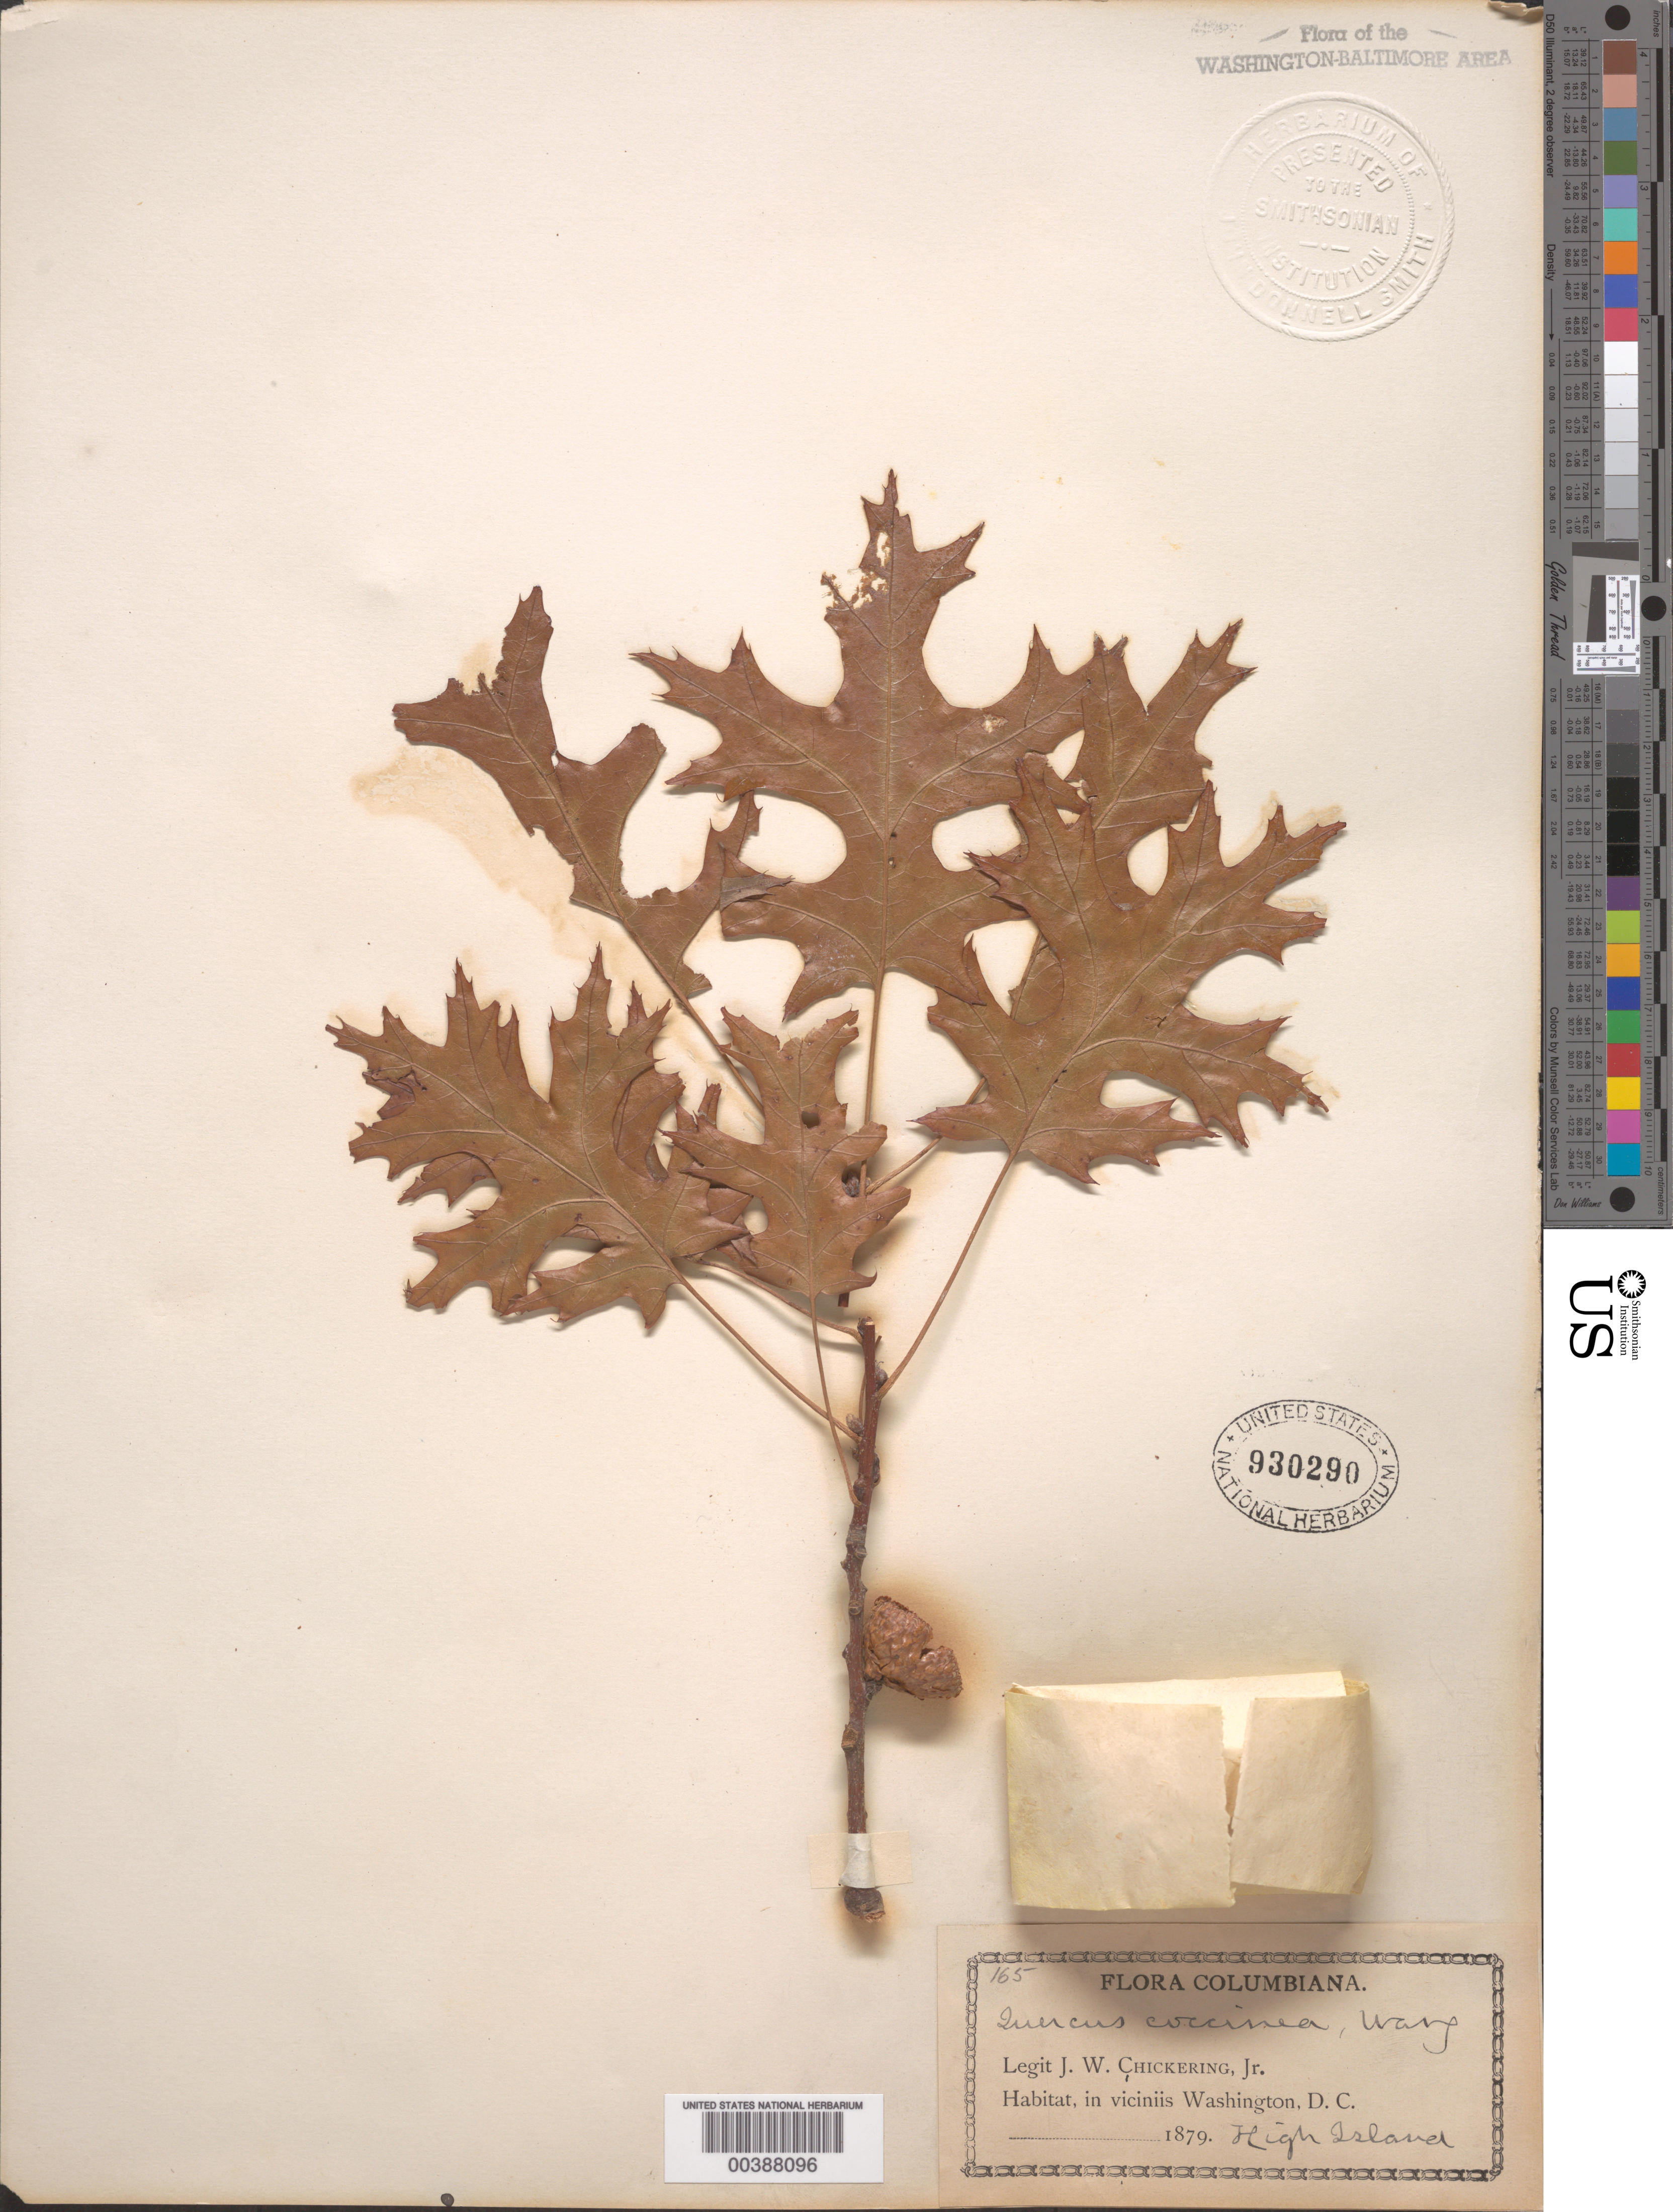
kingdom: Plantae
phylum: Tracheophyta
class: Magnoliopsida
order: Fagales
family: Fagaceae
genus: Quercus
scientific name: Quercus coccinea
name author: Münchh.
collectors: J. Chickering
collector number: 165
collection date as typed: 1879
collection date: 1879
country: United States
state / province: Maryland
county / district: Montgomery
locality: High Island C. & O. Canal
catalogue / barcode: US 930290